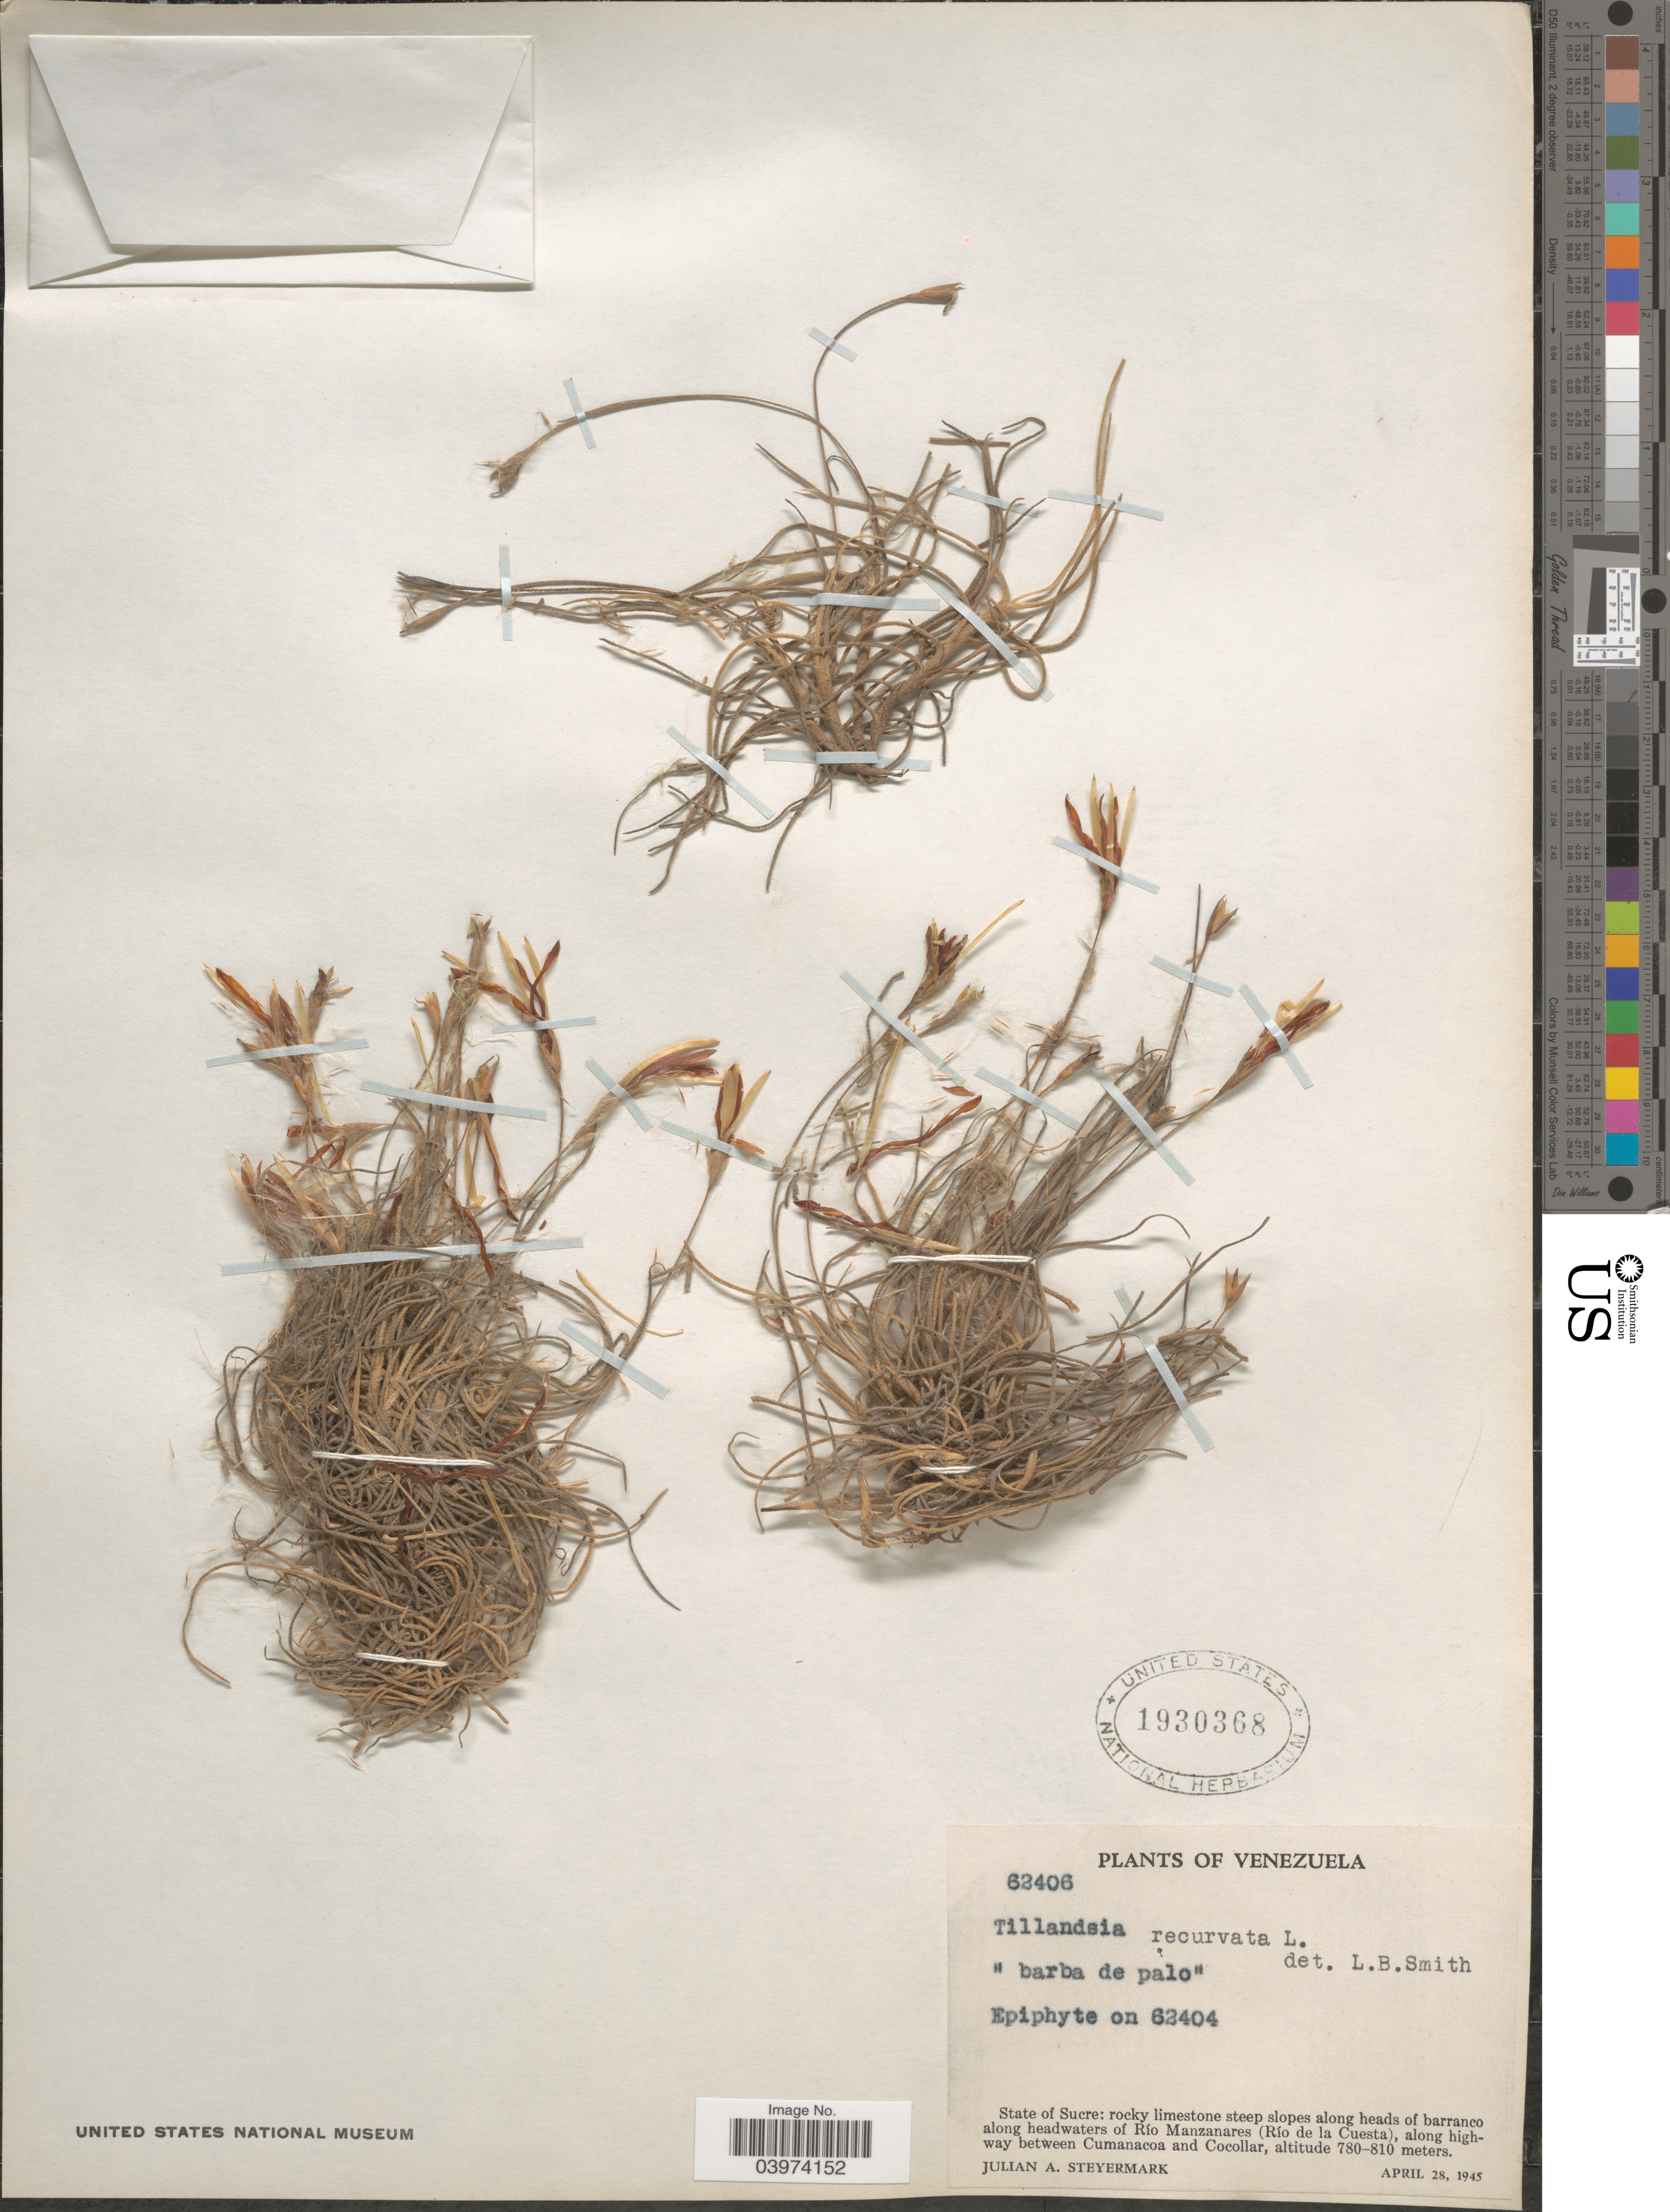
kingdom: Plantae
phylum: Tracheophyta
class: Liliopsida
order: Poales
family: Bromeliaceae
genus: Tillandsia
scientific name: Tillandsia recurvata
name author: L.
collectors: J. Steyermark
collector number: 62406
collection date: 1945-04-28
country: Venezuela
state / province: Sucre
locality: Rocky limestone steep slopes along heads of barranco along headwaters of Río Manzanares (Río de la Cuesta), along highway between Cumanacoa and Cocollar.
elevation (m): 780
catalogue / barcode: US 1930368